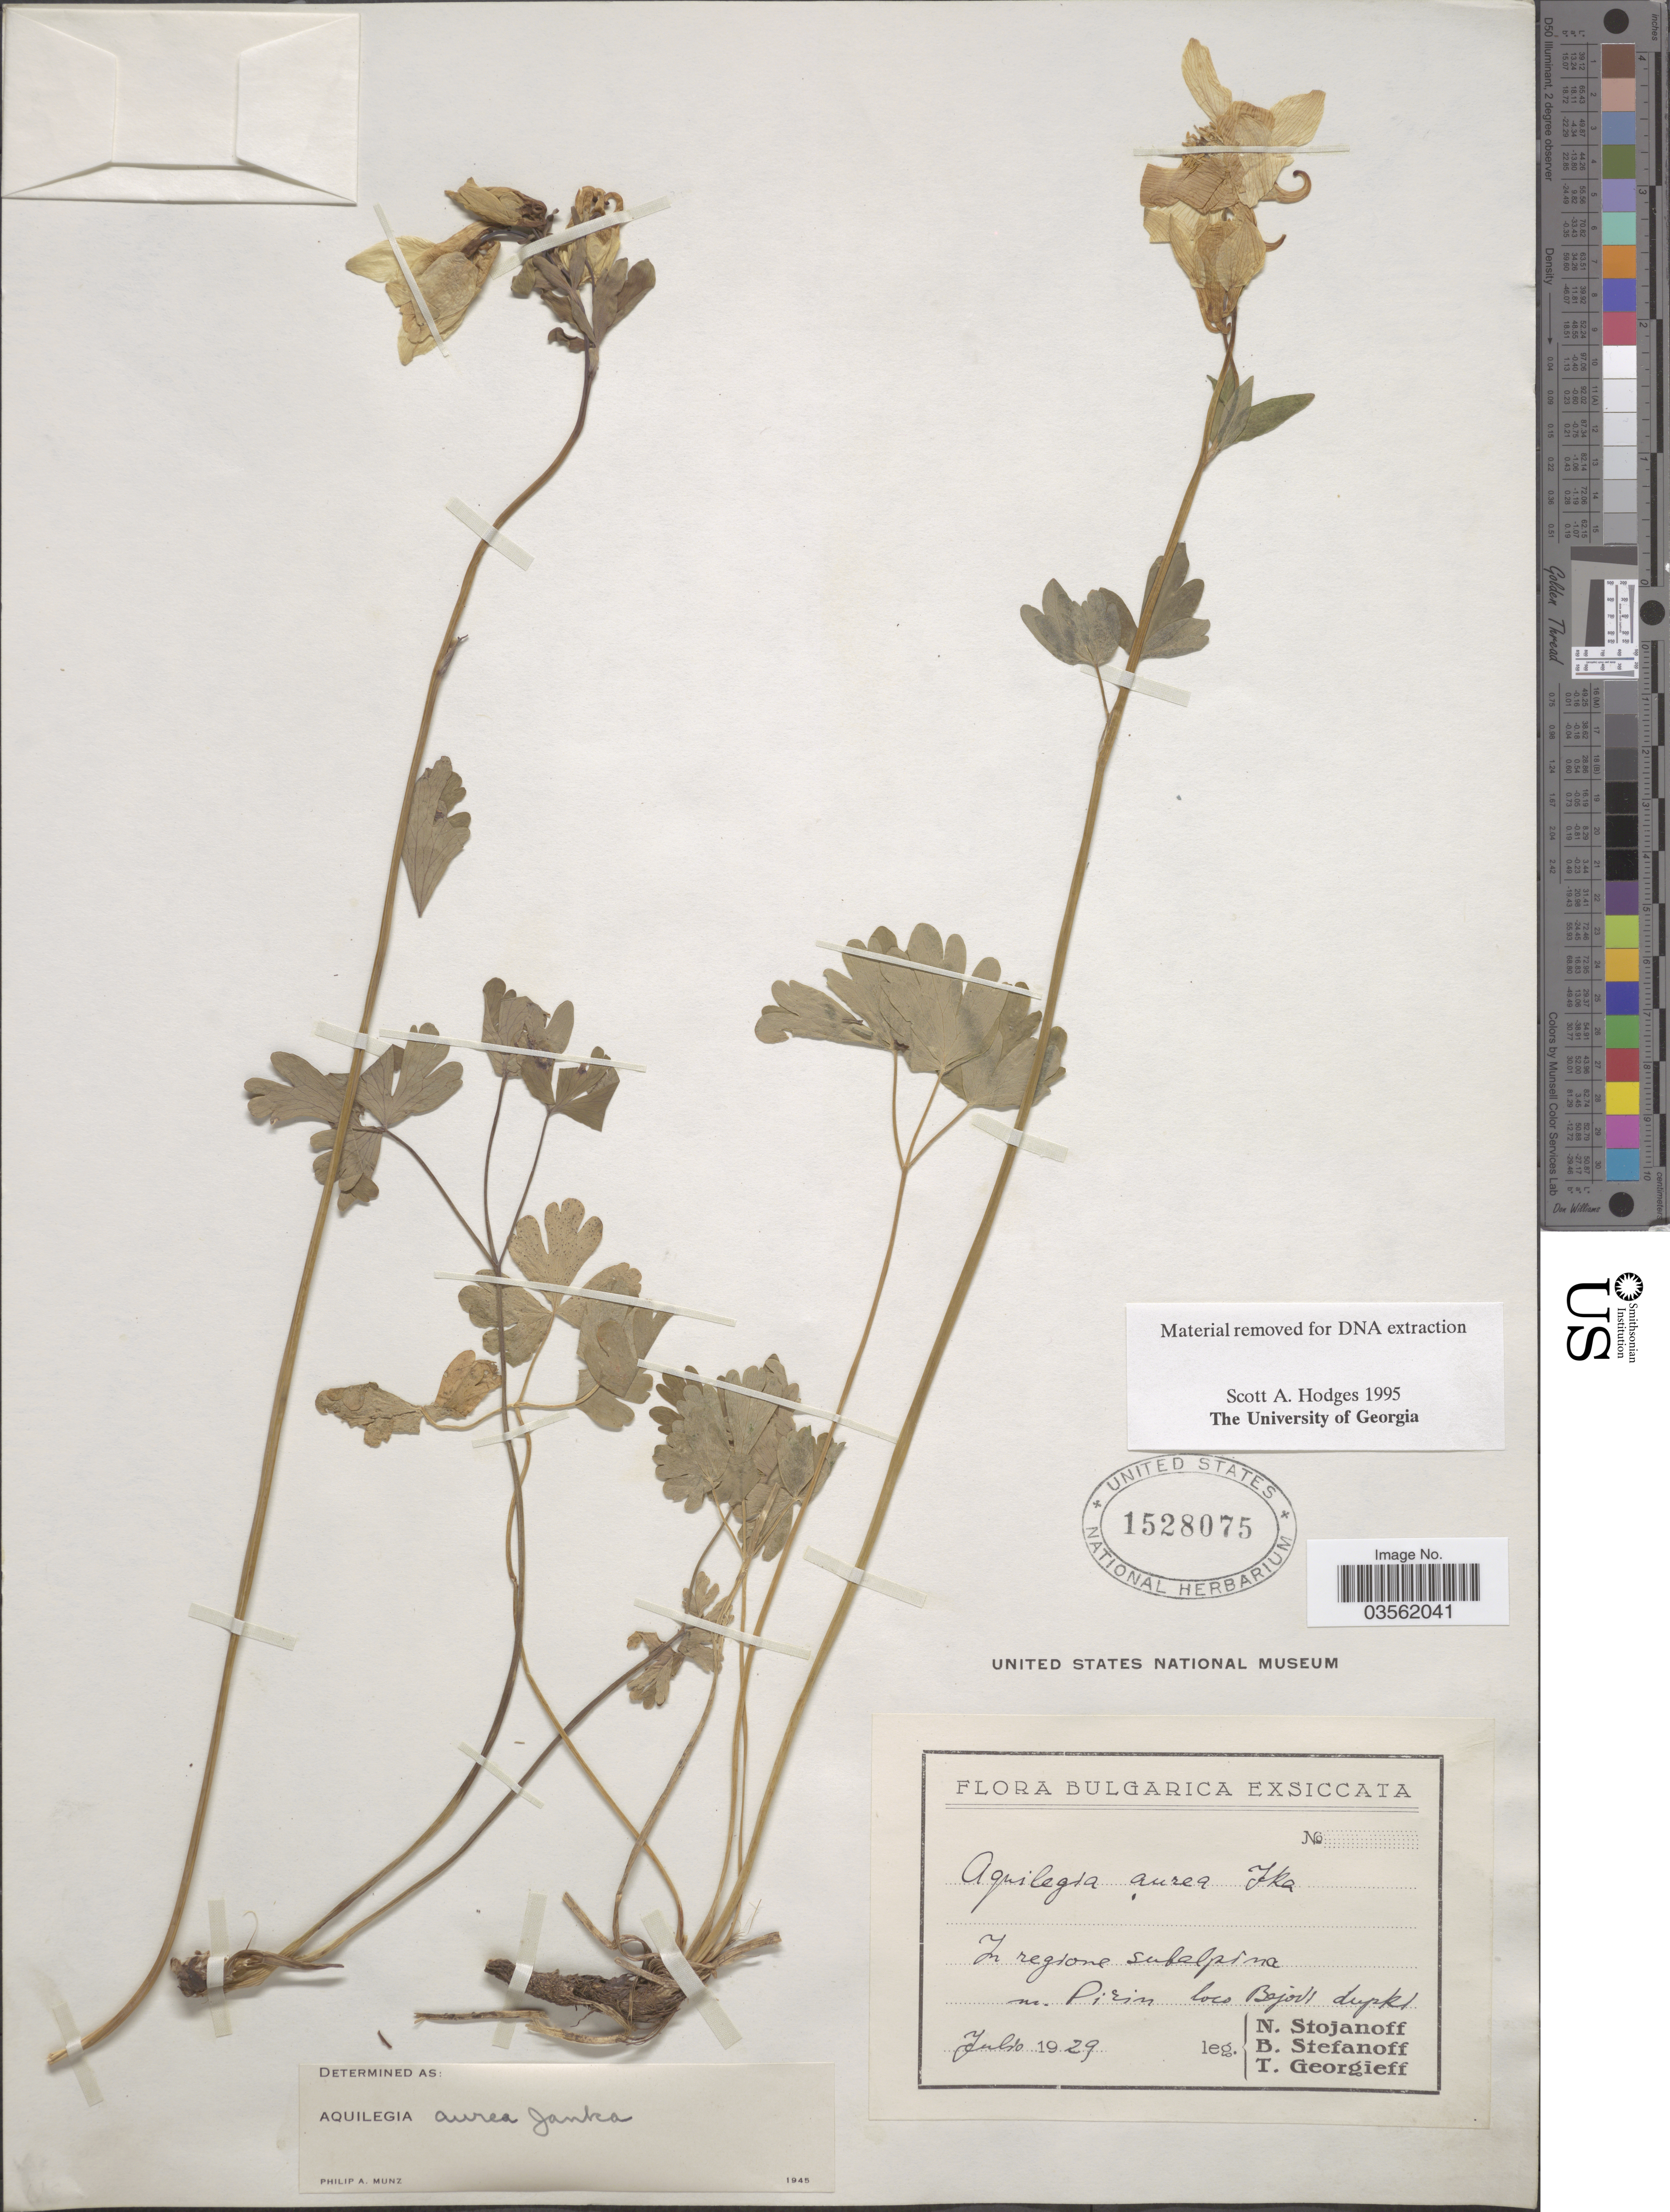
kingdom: Plantae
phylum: Tracheophyta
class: Magnoliopsida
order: Ranunculales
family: Ranunculaceae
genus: Aquilegia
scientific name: Aquilegia aurea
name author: Janka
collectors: N. Stojanoff, B. Stefanoff & T. Georgieff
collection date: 1929-07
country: Bulgaria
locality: In regrone sufelpima m. Pirin loco Bojous Lupkt. [interpreted]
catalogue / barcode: US 1528075